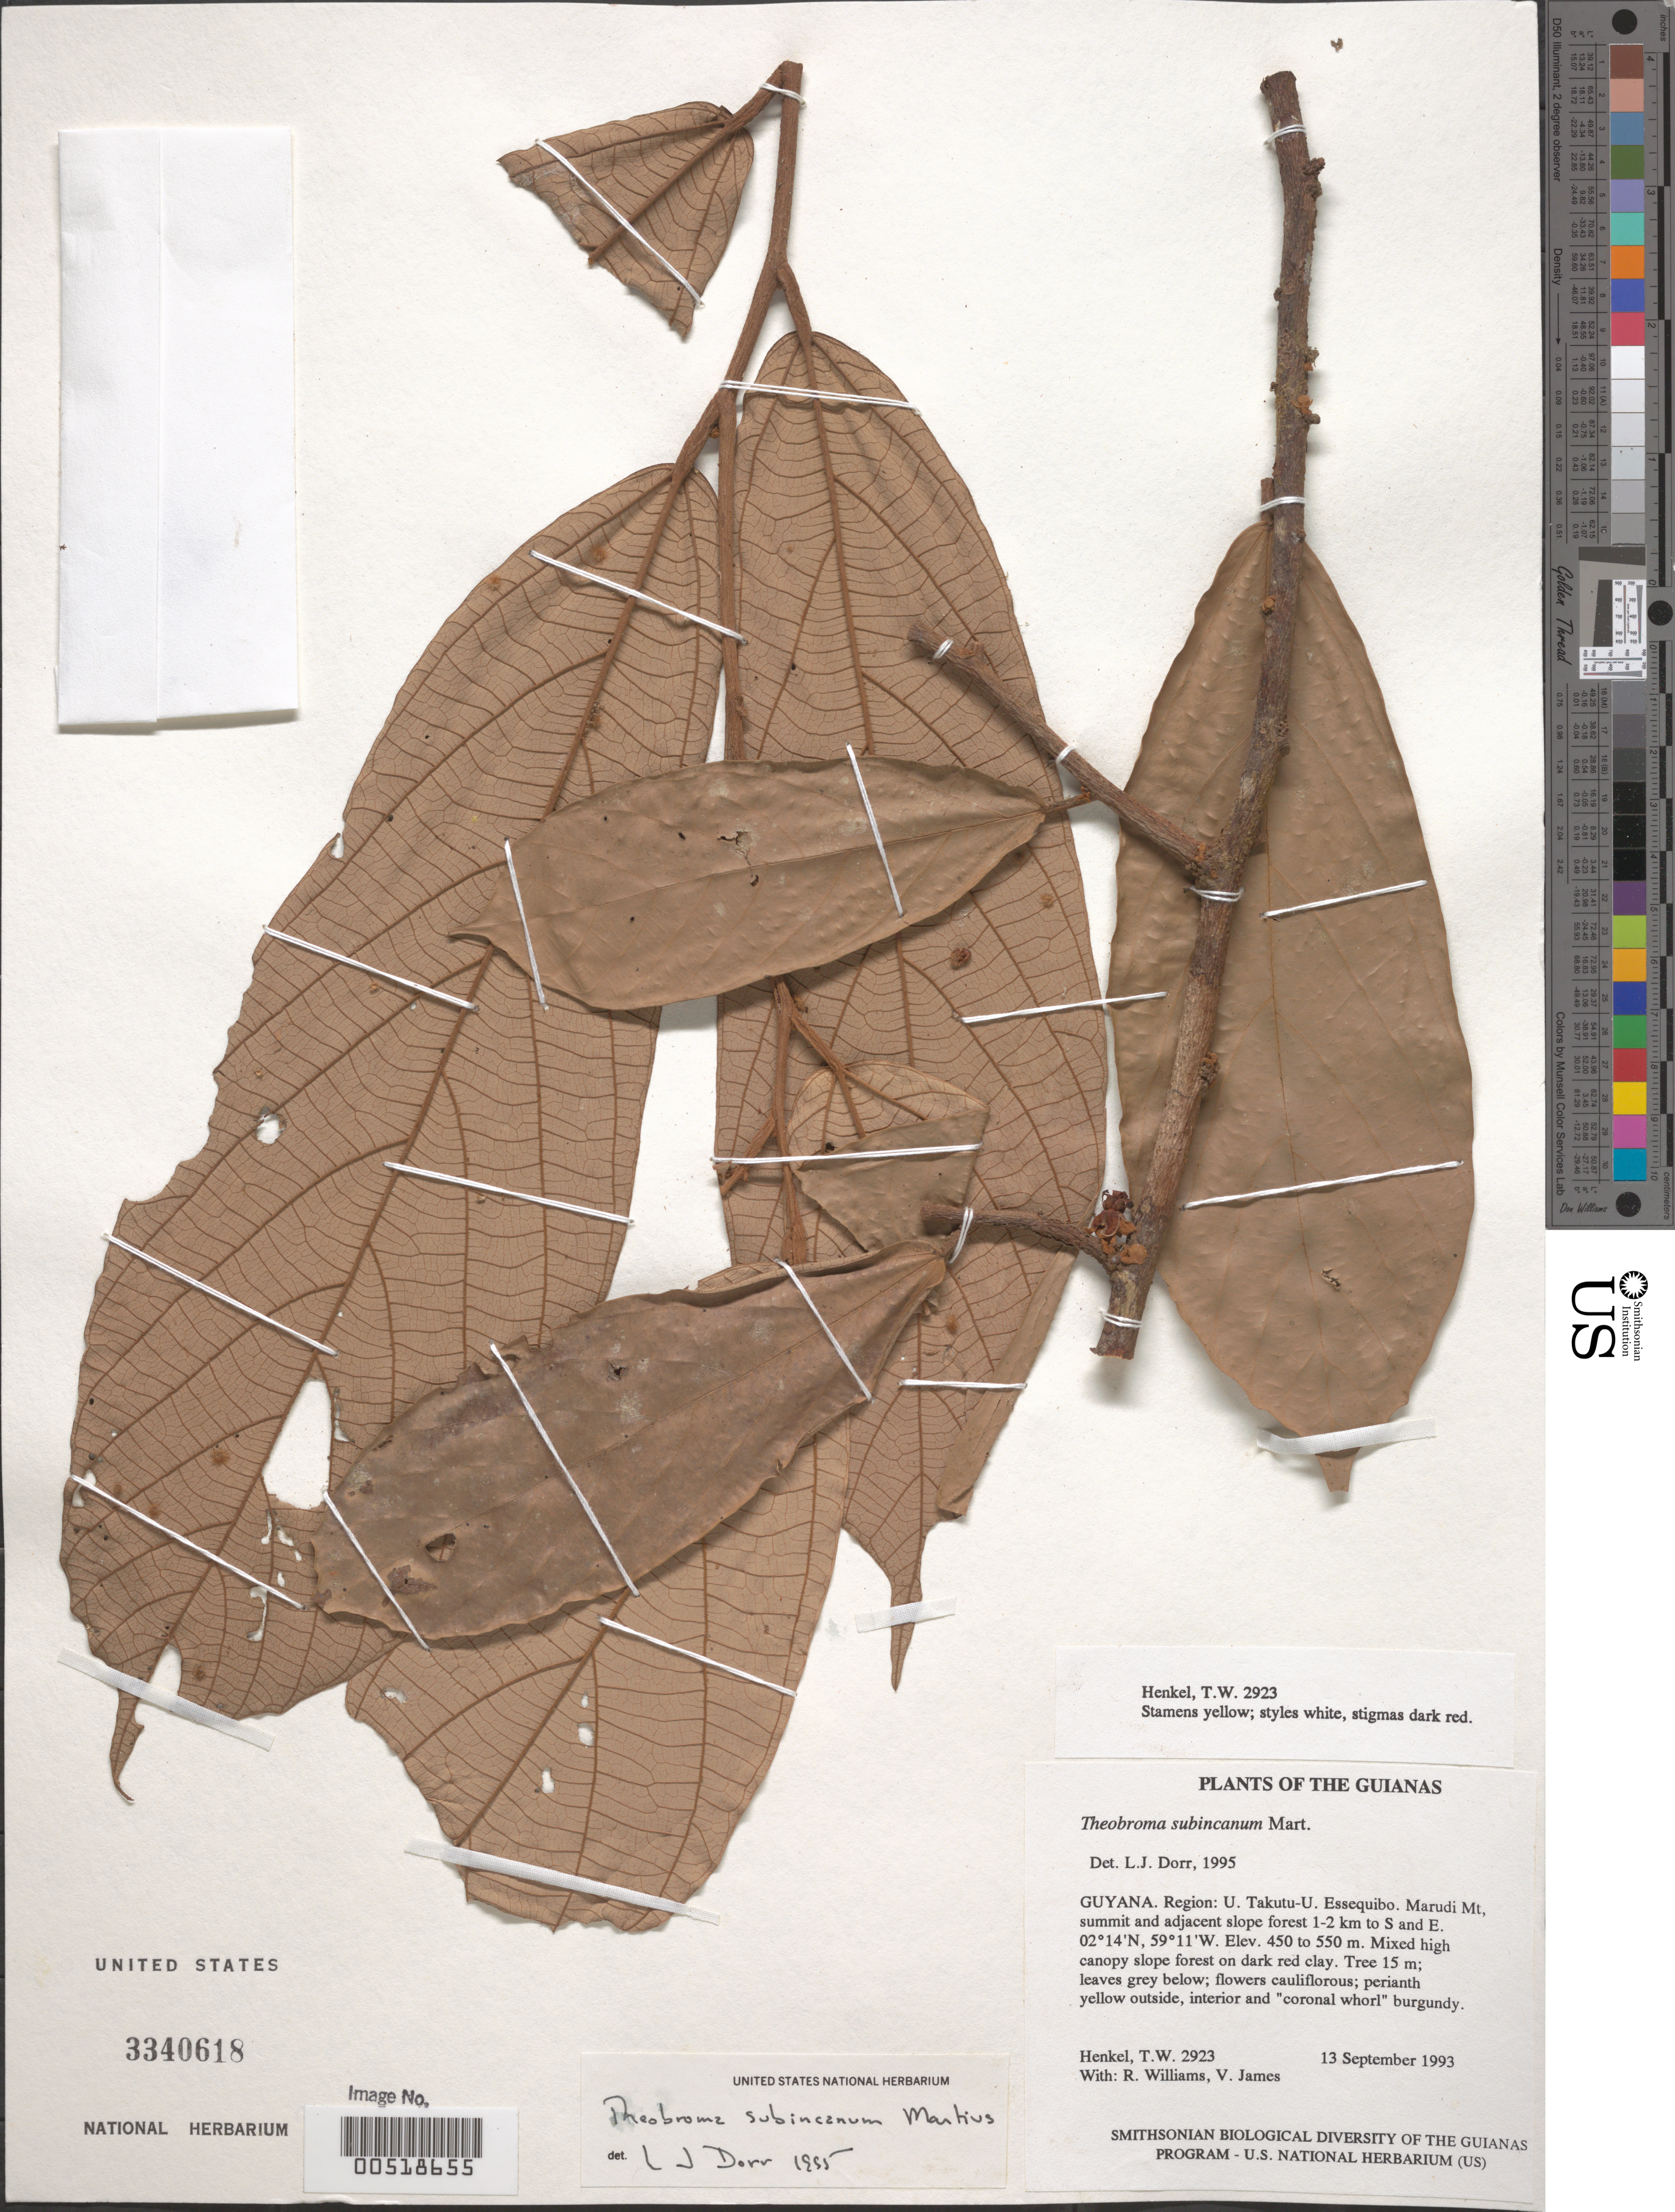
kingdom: Plantae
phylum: Tracheophyta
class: Magnoliopsida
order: Malvales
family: Malvaceae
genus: Theobroma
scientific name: Theobroma subincanum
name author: Mart.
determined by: Dorr, L. J., (BOT), Smithsonian Institution - National Museum of Natural History (UNITED STATES)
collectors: T. Henkel, R. Williams & V. James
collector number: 2923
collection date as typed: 13 September 1993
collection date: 1993-09-13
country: Guyana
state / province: U. Takutu-U. Essequibo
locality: Marudi Mt, summit and adjacent slope forest 1-2 km to S and E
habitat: Mixed high canopy slope forest on dark red clay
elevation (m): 450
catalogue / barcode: US 3340618